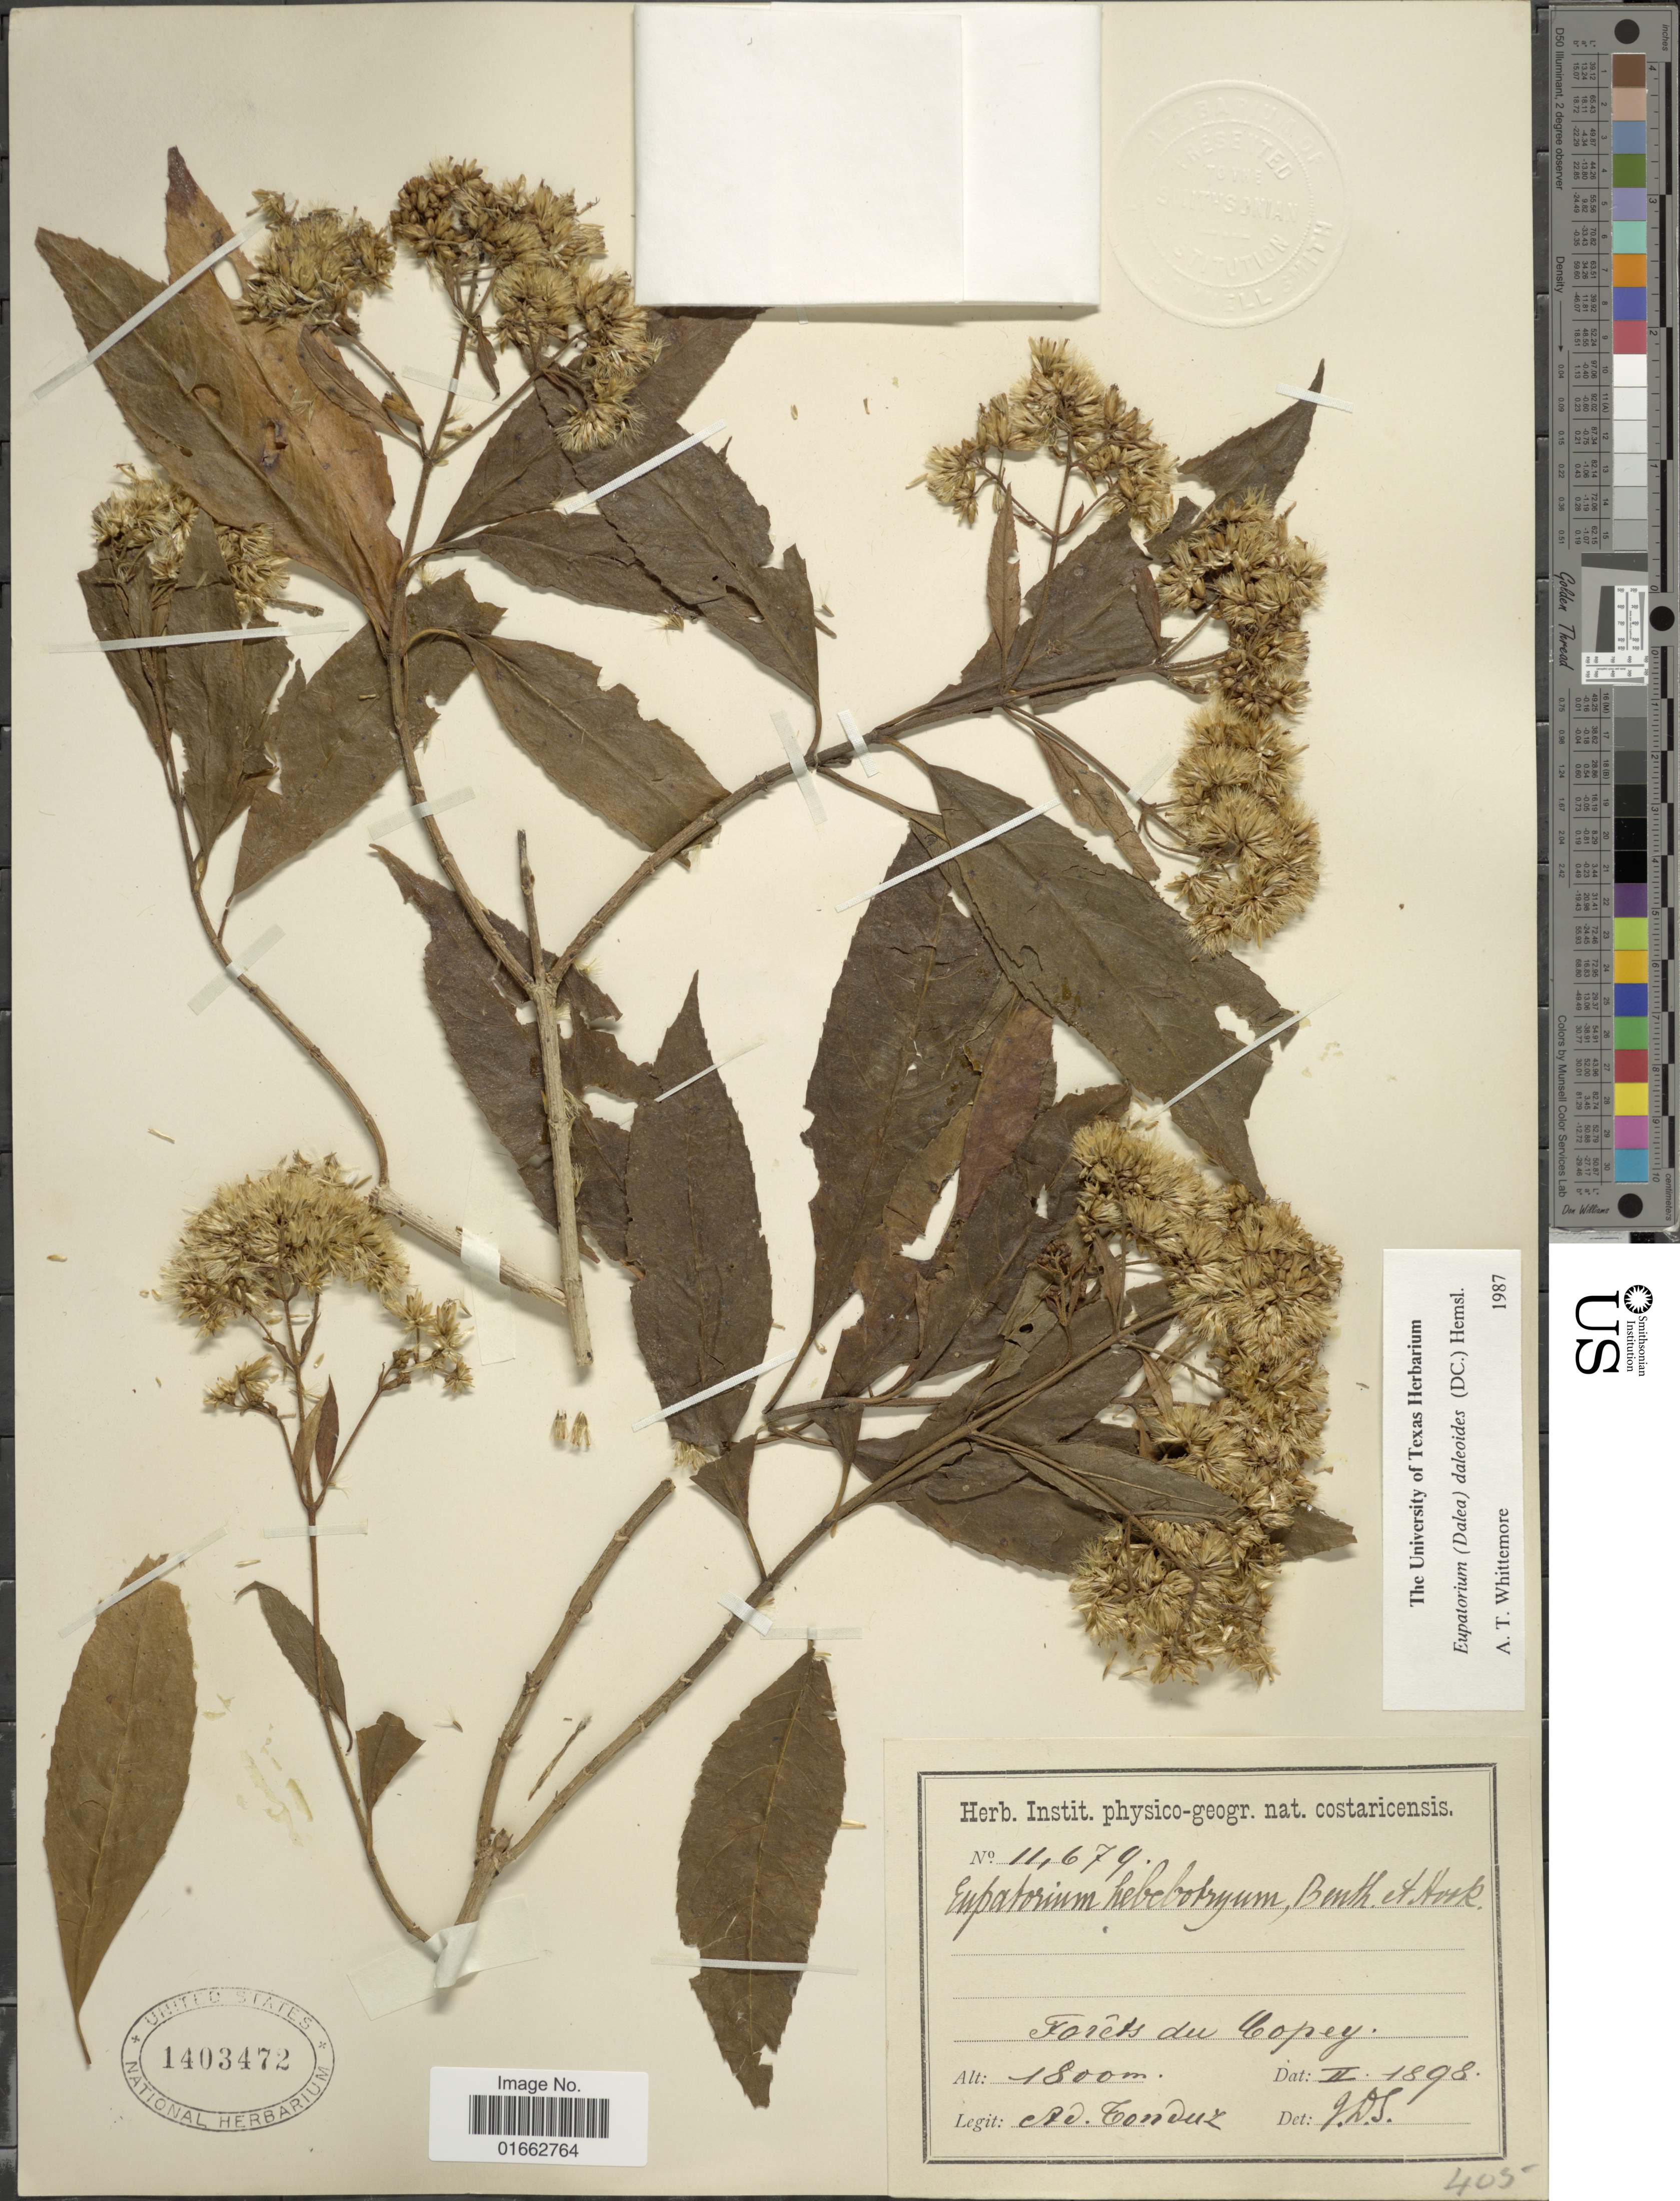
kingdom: Plantae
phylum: Tracheophyta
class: Magnoliopsida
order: Asterales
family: Asteraceae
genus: Critonia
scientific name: Critonia daleoides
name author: DC.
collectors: A. Tonduz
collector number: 11679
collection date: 1898-02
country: Costa Rica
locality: Forêts du Copey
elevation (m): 1800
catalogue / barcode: US 1403472